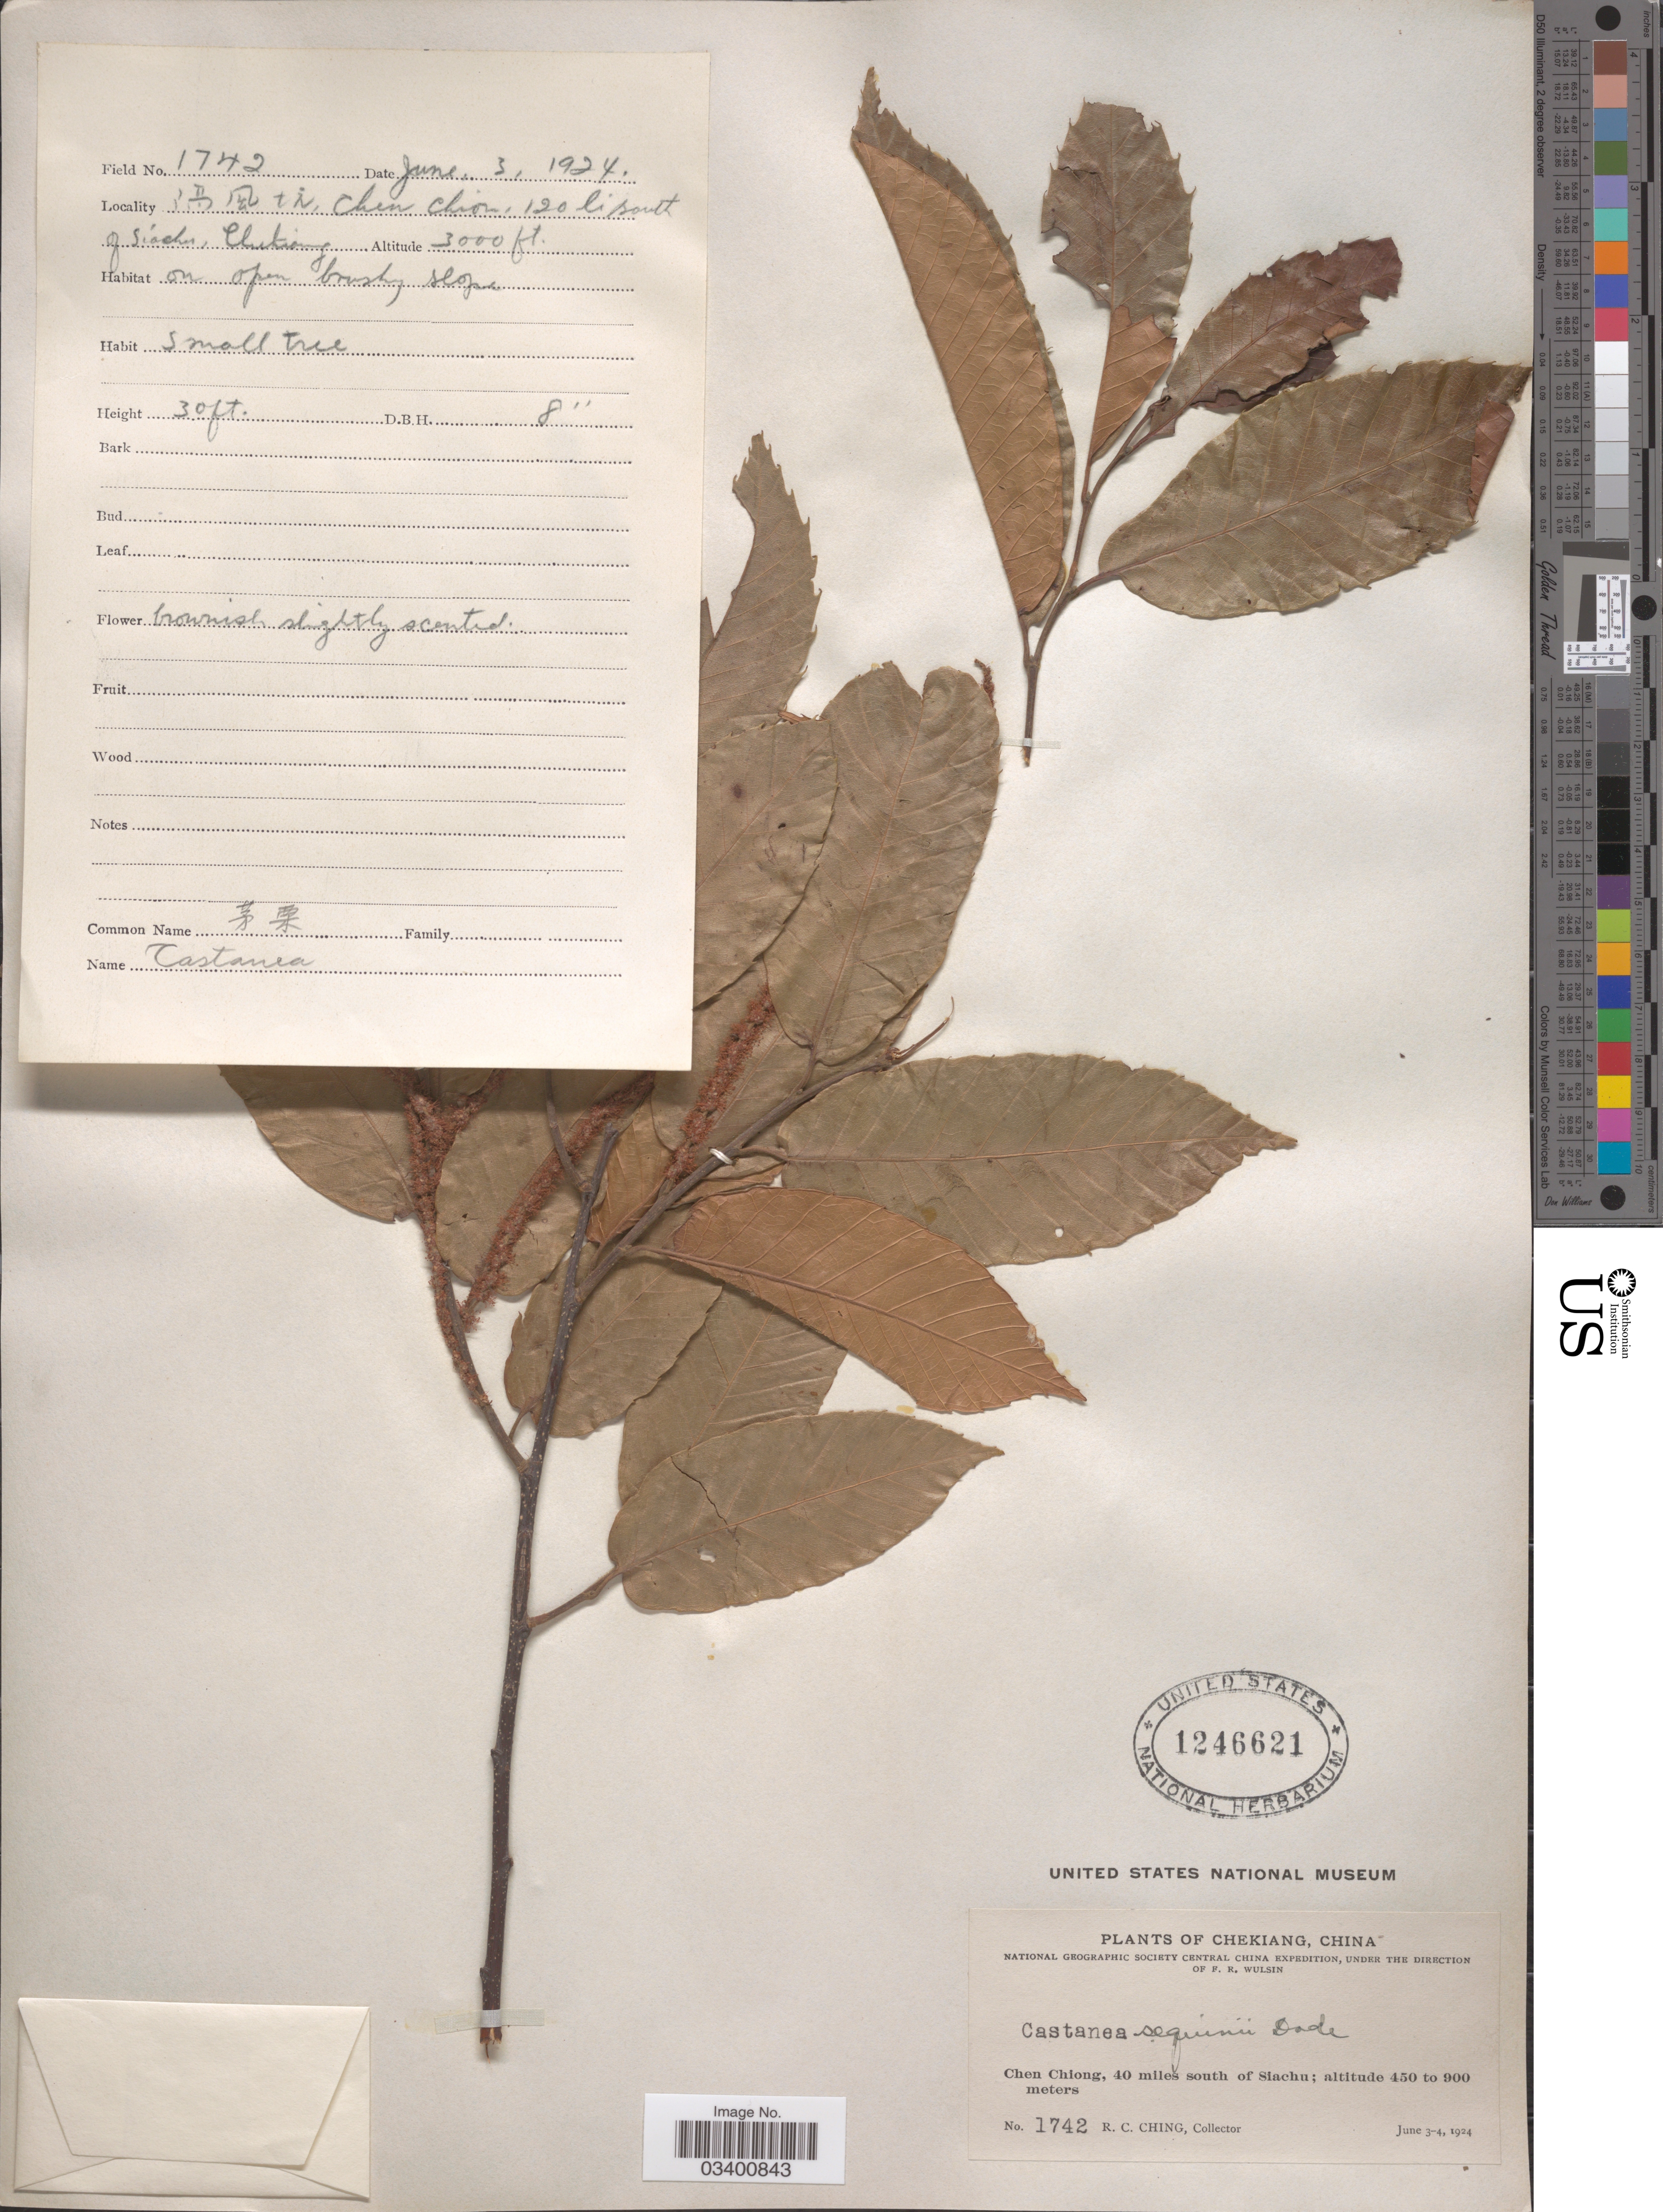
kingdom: Plantae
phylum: Tracheophyta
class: Magnoliopsida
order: Fagales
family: Fagaceae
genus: Castanea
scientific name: Castanea seguinii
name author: Dode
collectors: R. C. Ching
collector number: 1742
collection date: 1924-06-03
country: China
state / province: Zhejiang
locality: Chekiang. Chen Chiong, 40 miles south of Siachu. X, Chen Chion, 120 li south of Siachu.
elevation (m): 914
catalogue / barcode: US 1246621